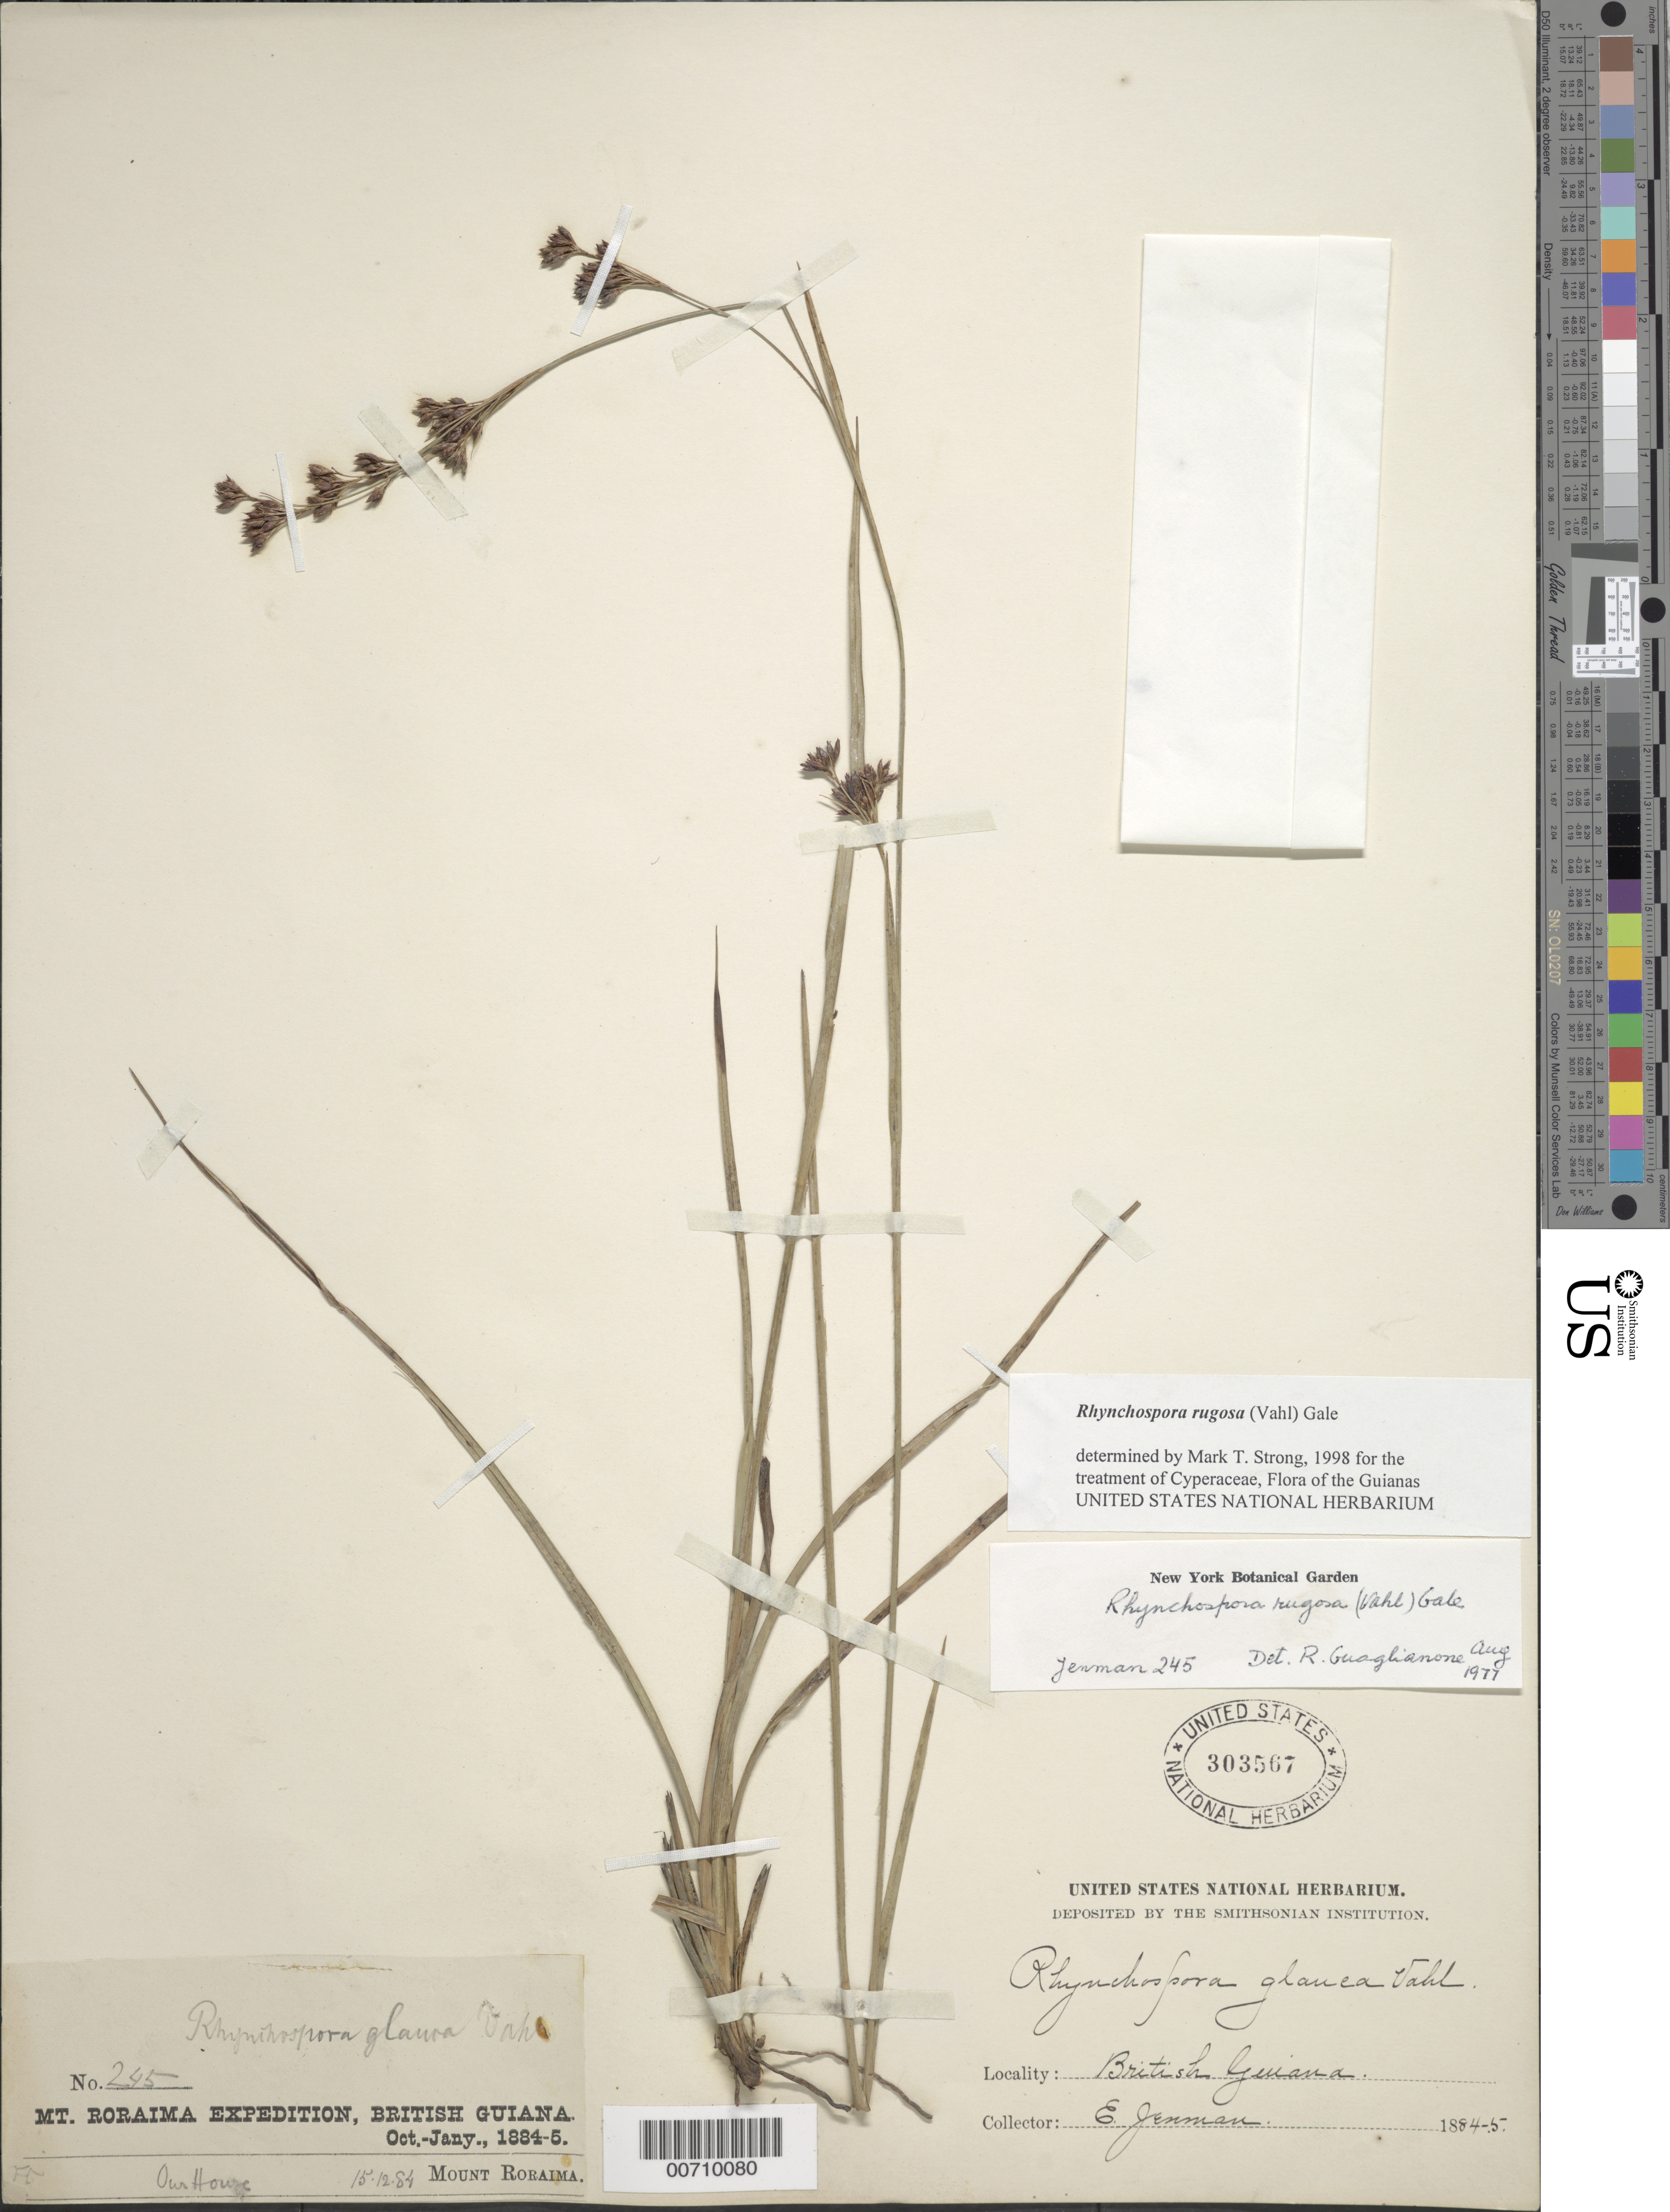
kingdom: Plantae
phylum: Tracheophyta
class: Liliopsida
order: Poales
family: Cyperaceae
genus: Rhynchospora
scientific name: Rhynchospora rugosa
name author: (Vahl) Gale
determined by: Strong, M. T., (US), Smithsonian Institution - National Museum of Natural History (UNITED STATES)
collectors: G. S. Jenman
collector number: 245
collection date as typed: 15 December 1884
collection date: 1884-12-15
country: Guyana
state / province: Cuyuni-Mazaruni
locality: Mt. Roraima, "Our House"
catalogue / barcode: US 303567